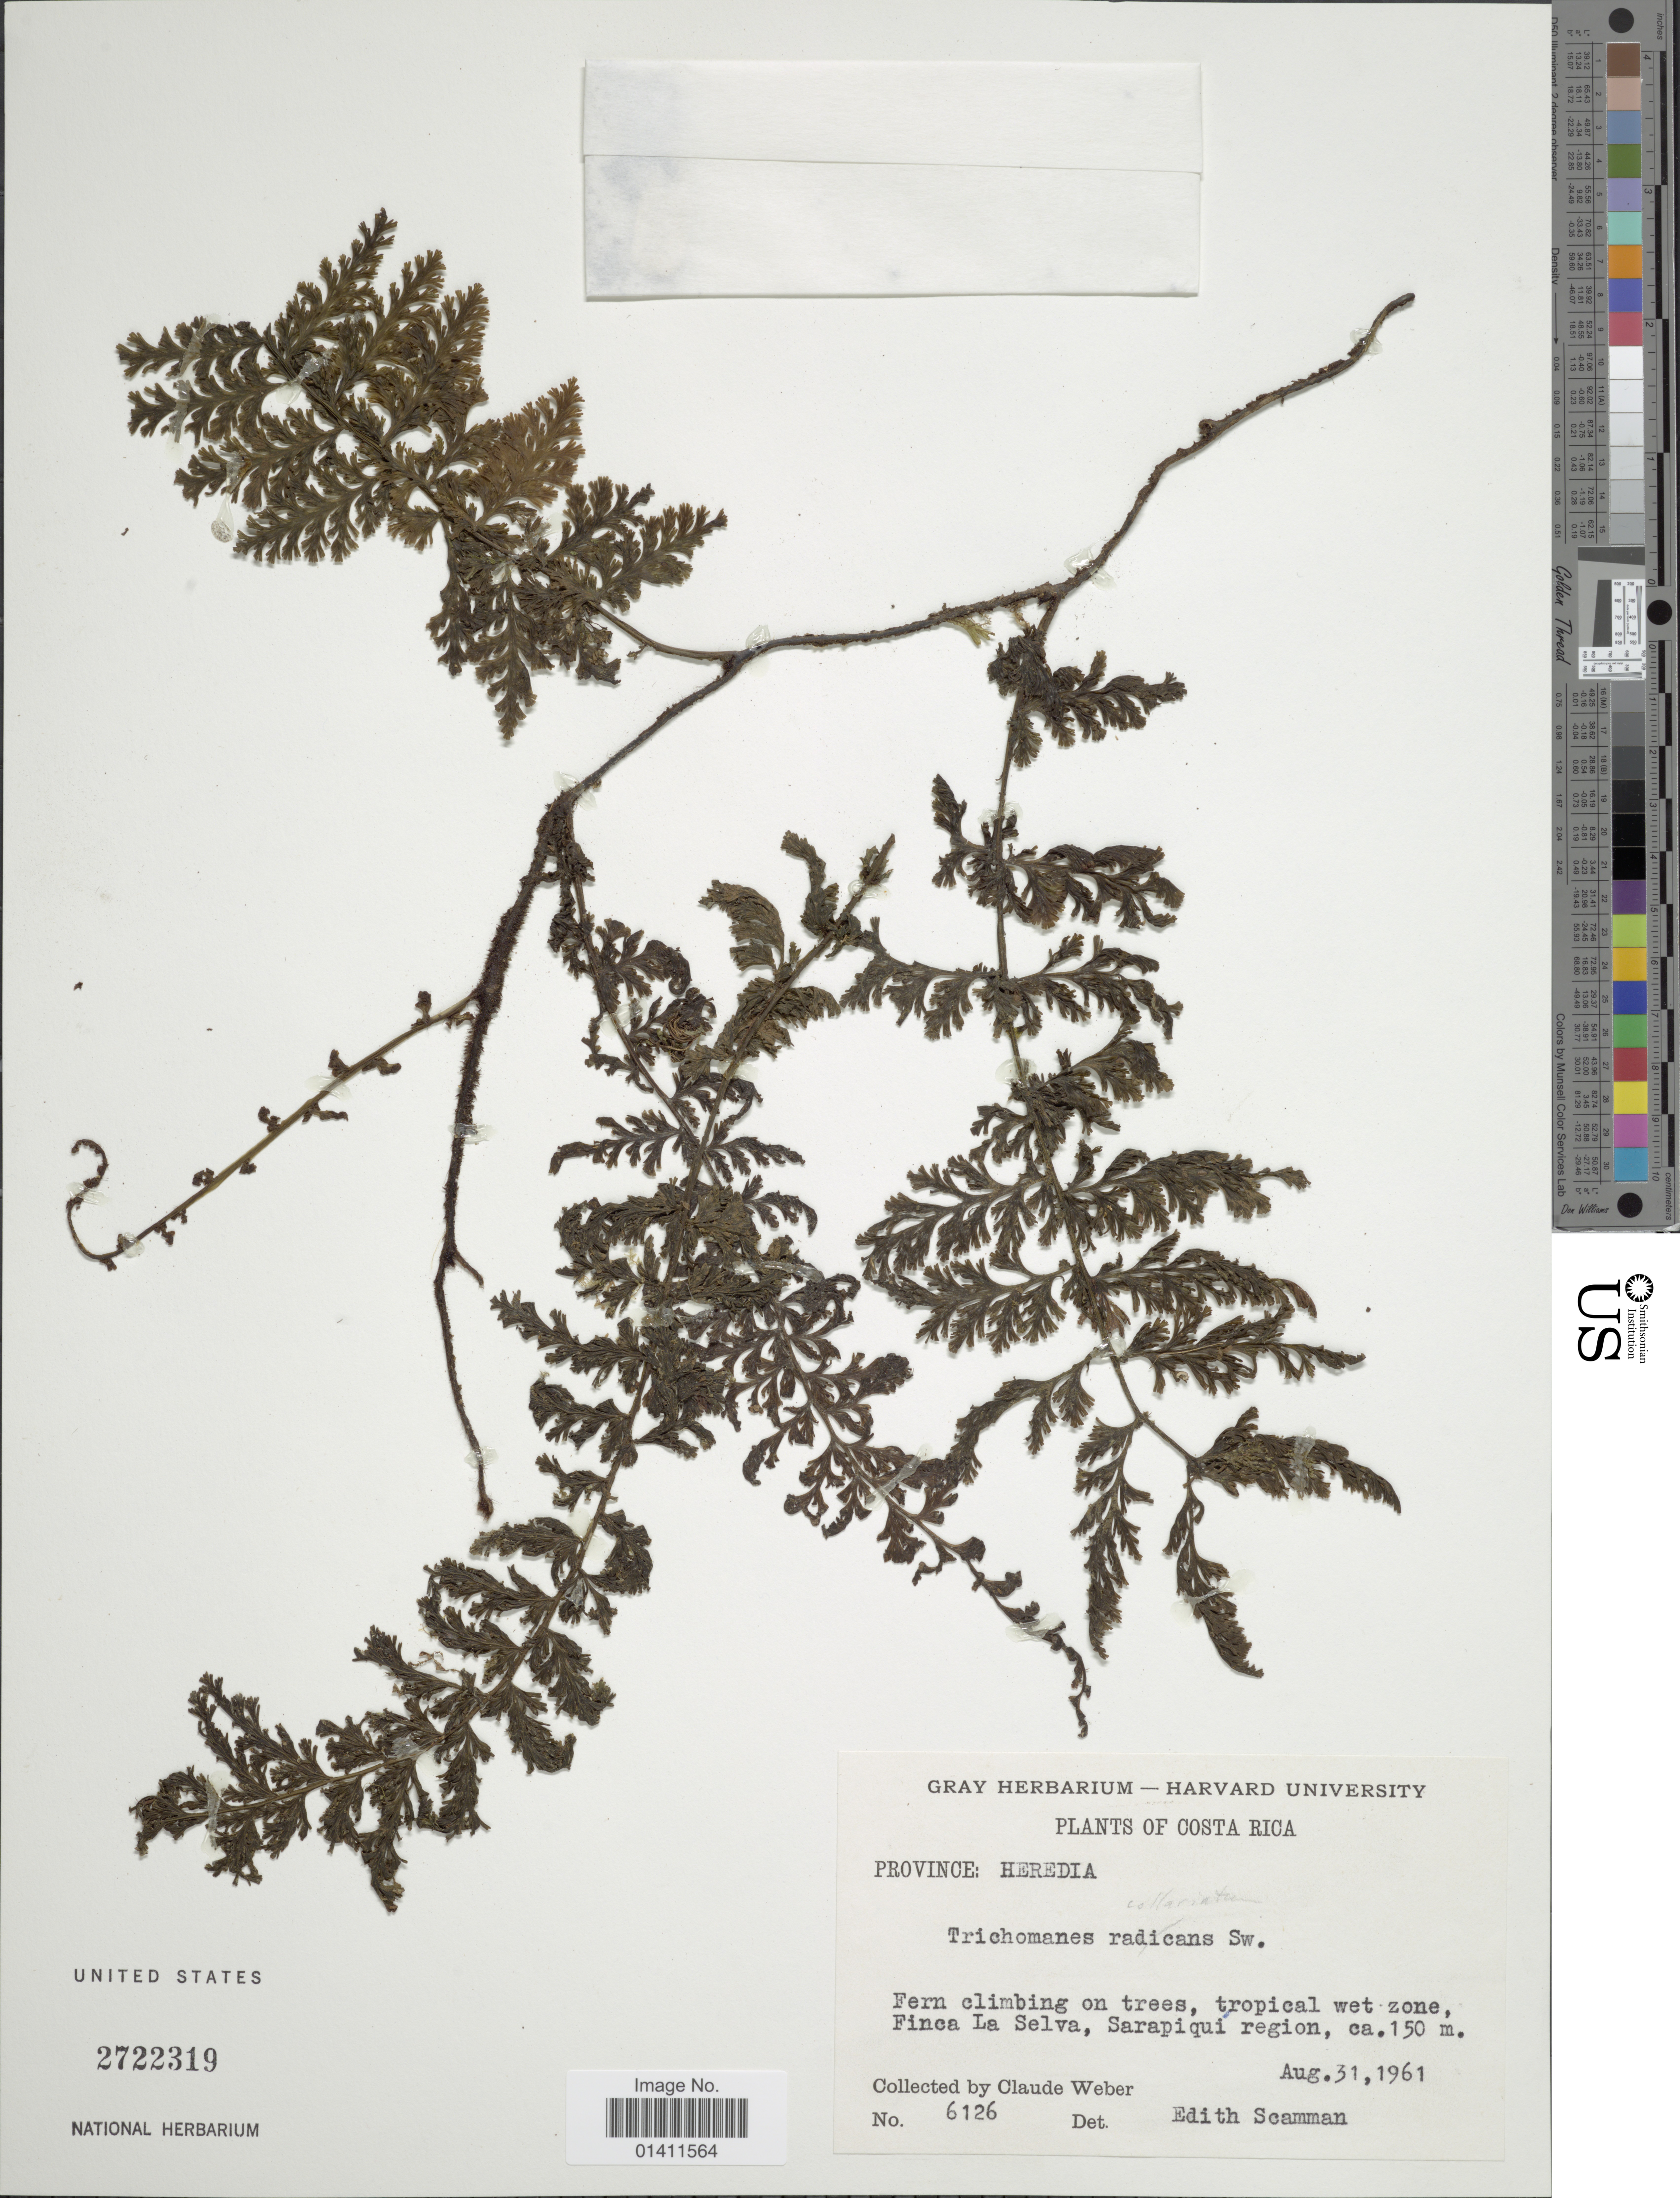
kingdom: Plantae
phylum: Tracheophyta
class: Polypodiopsida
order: Hymenophyllales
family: Hymenophyllaceae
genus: Vandenboschia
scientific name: Vandenboschia collariata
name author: (Bosch) Ebihara & K. Iwats.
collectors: C. I. Weber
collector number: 6126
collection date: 1961-08-31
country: Costa Rica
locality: Finca La Selva, Sarapiqui region.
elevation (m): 150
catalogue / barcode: US 2722319